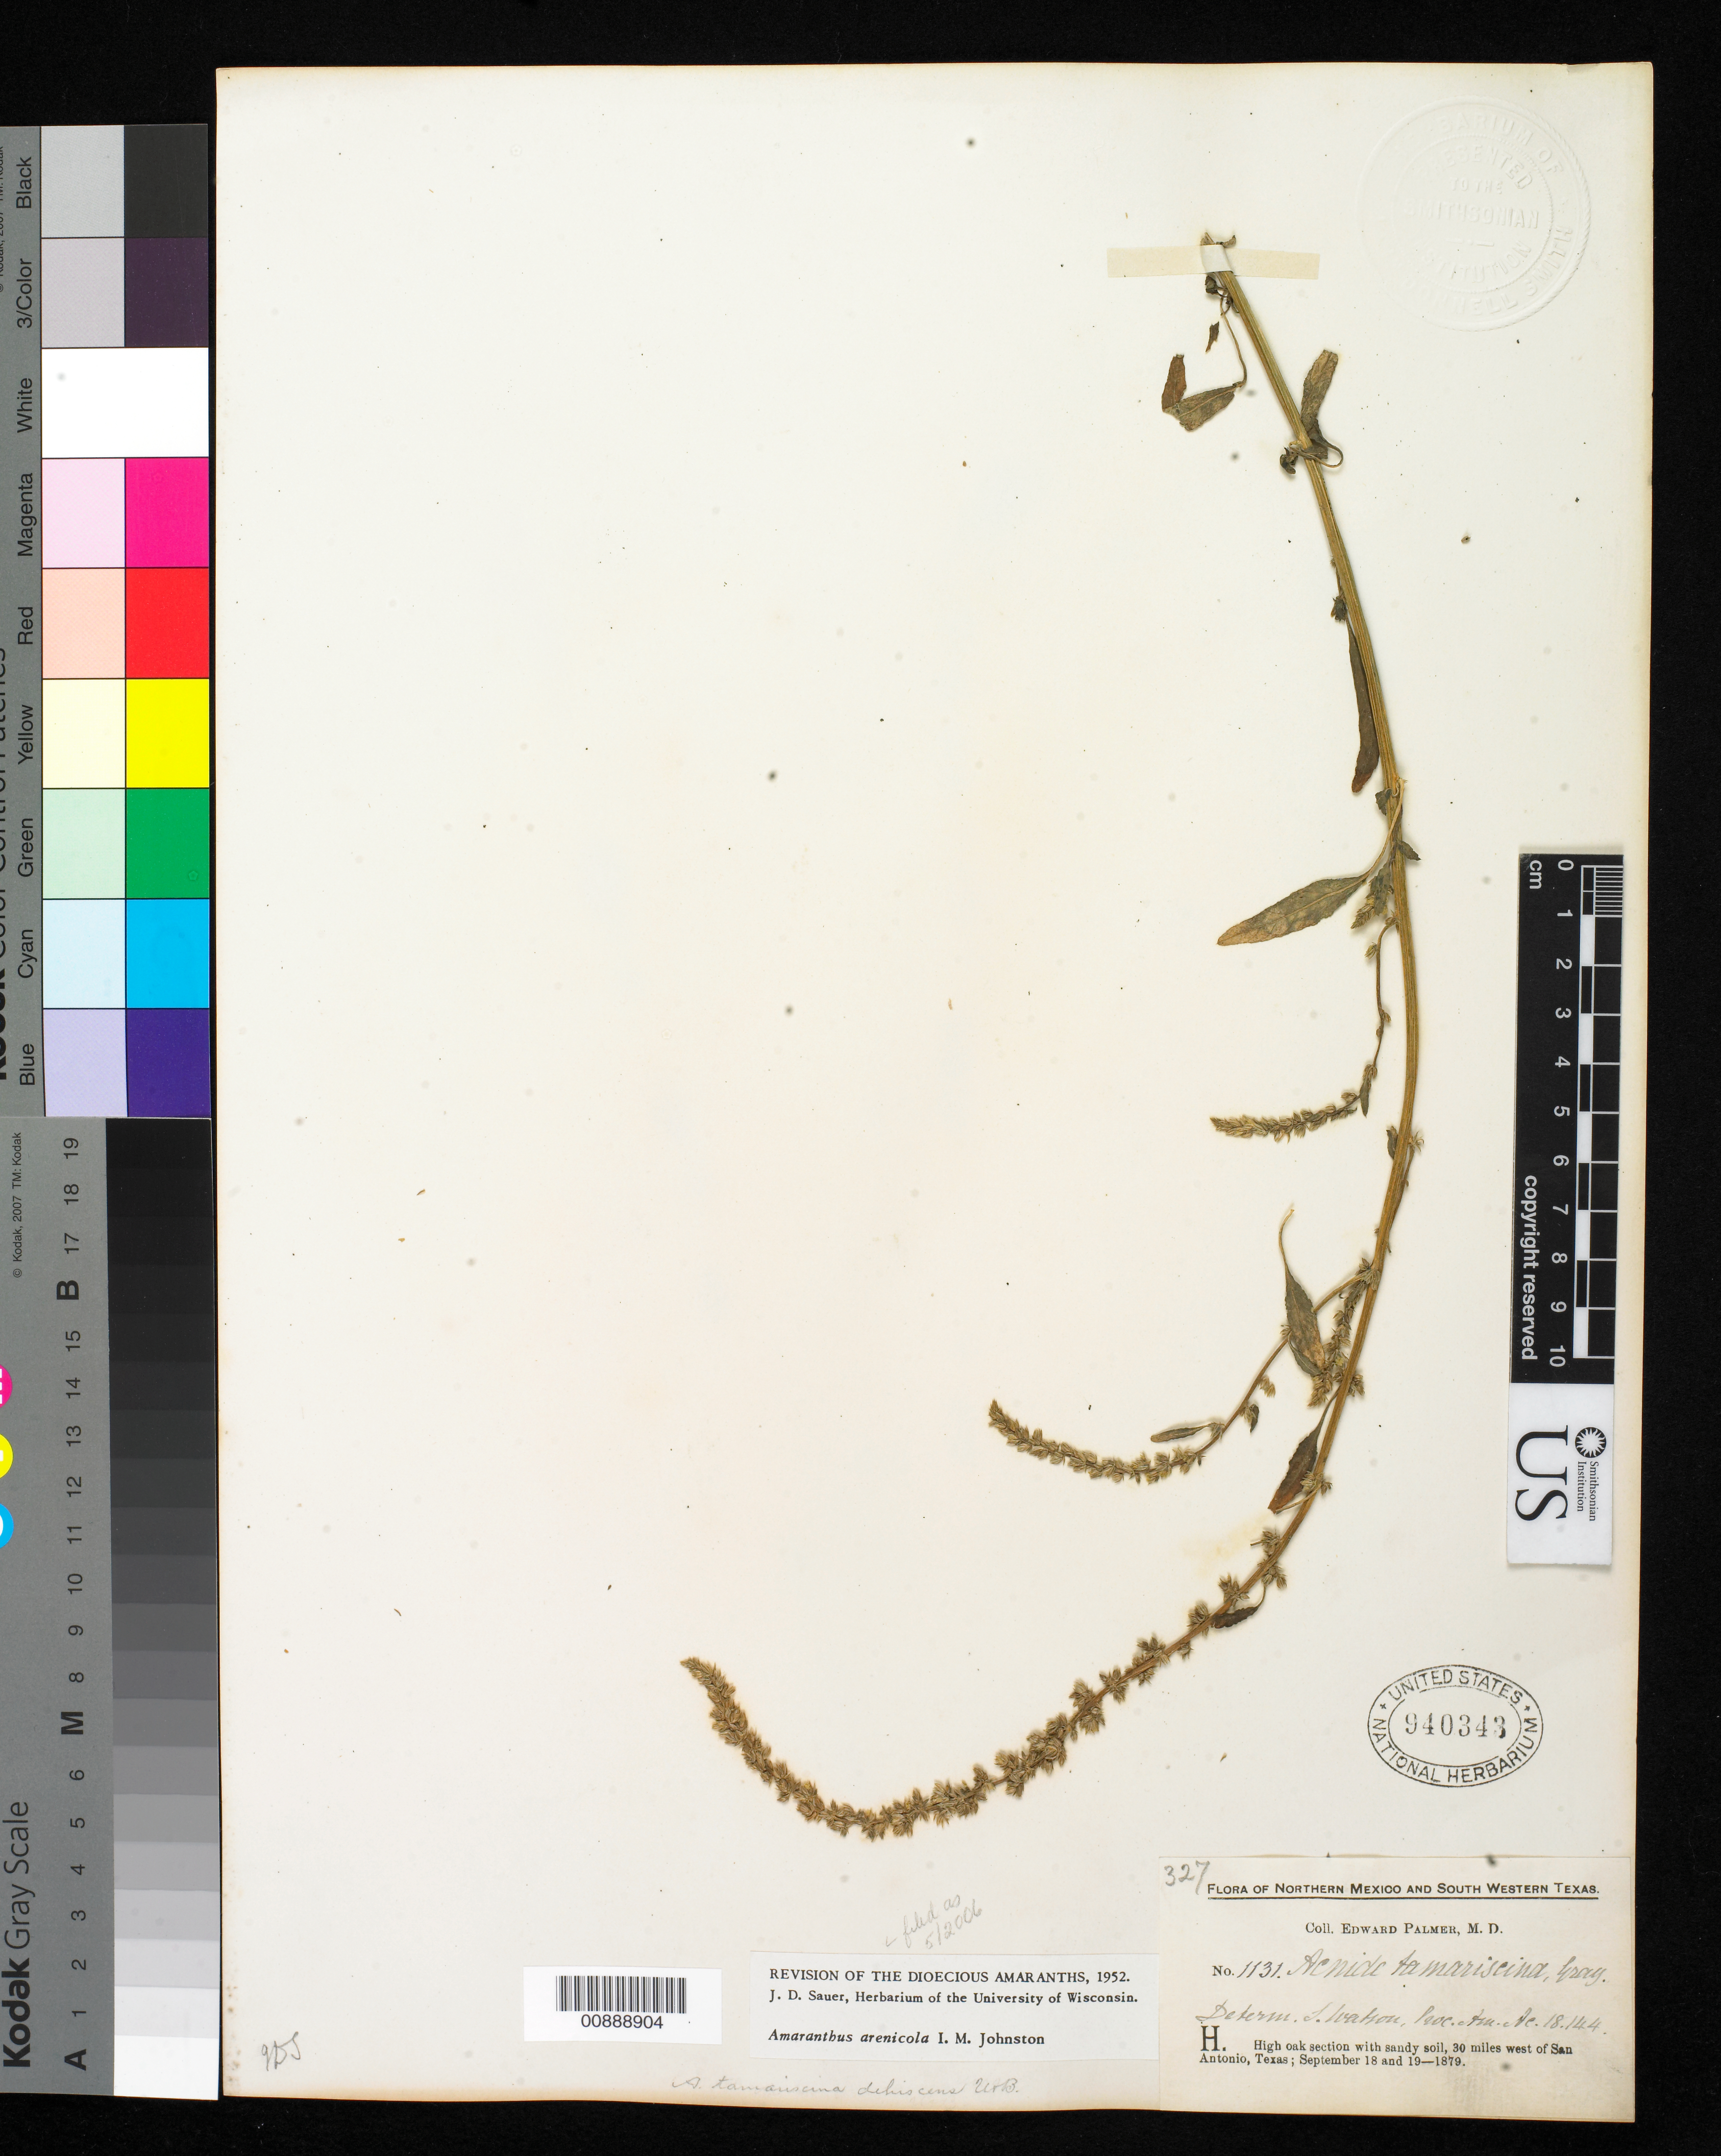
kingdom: Plantae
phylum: Tracheophyta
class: Magnoliopsida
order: Caryophyllales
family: Amaranthaceae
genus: Amaranthus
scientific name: Amaranthus arenicola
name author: I.M. Johnst.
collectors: E. Palmer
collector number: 1131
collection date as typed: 18 Sep 1879 to 19 Sep 1879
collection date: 1879-09-18/1879-09-19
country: United States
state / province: Texas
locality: H. 30 miles west of San Antonio, Texas.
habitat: High oak section with sandy soil.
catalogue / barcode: US 940343